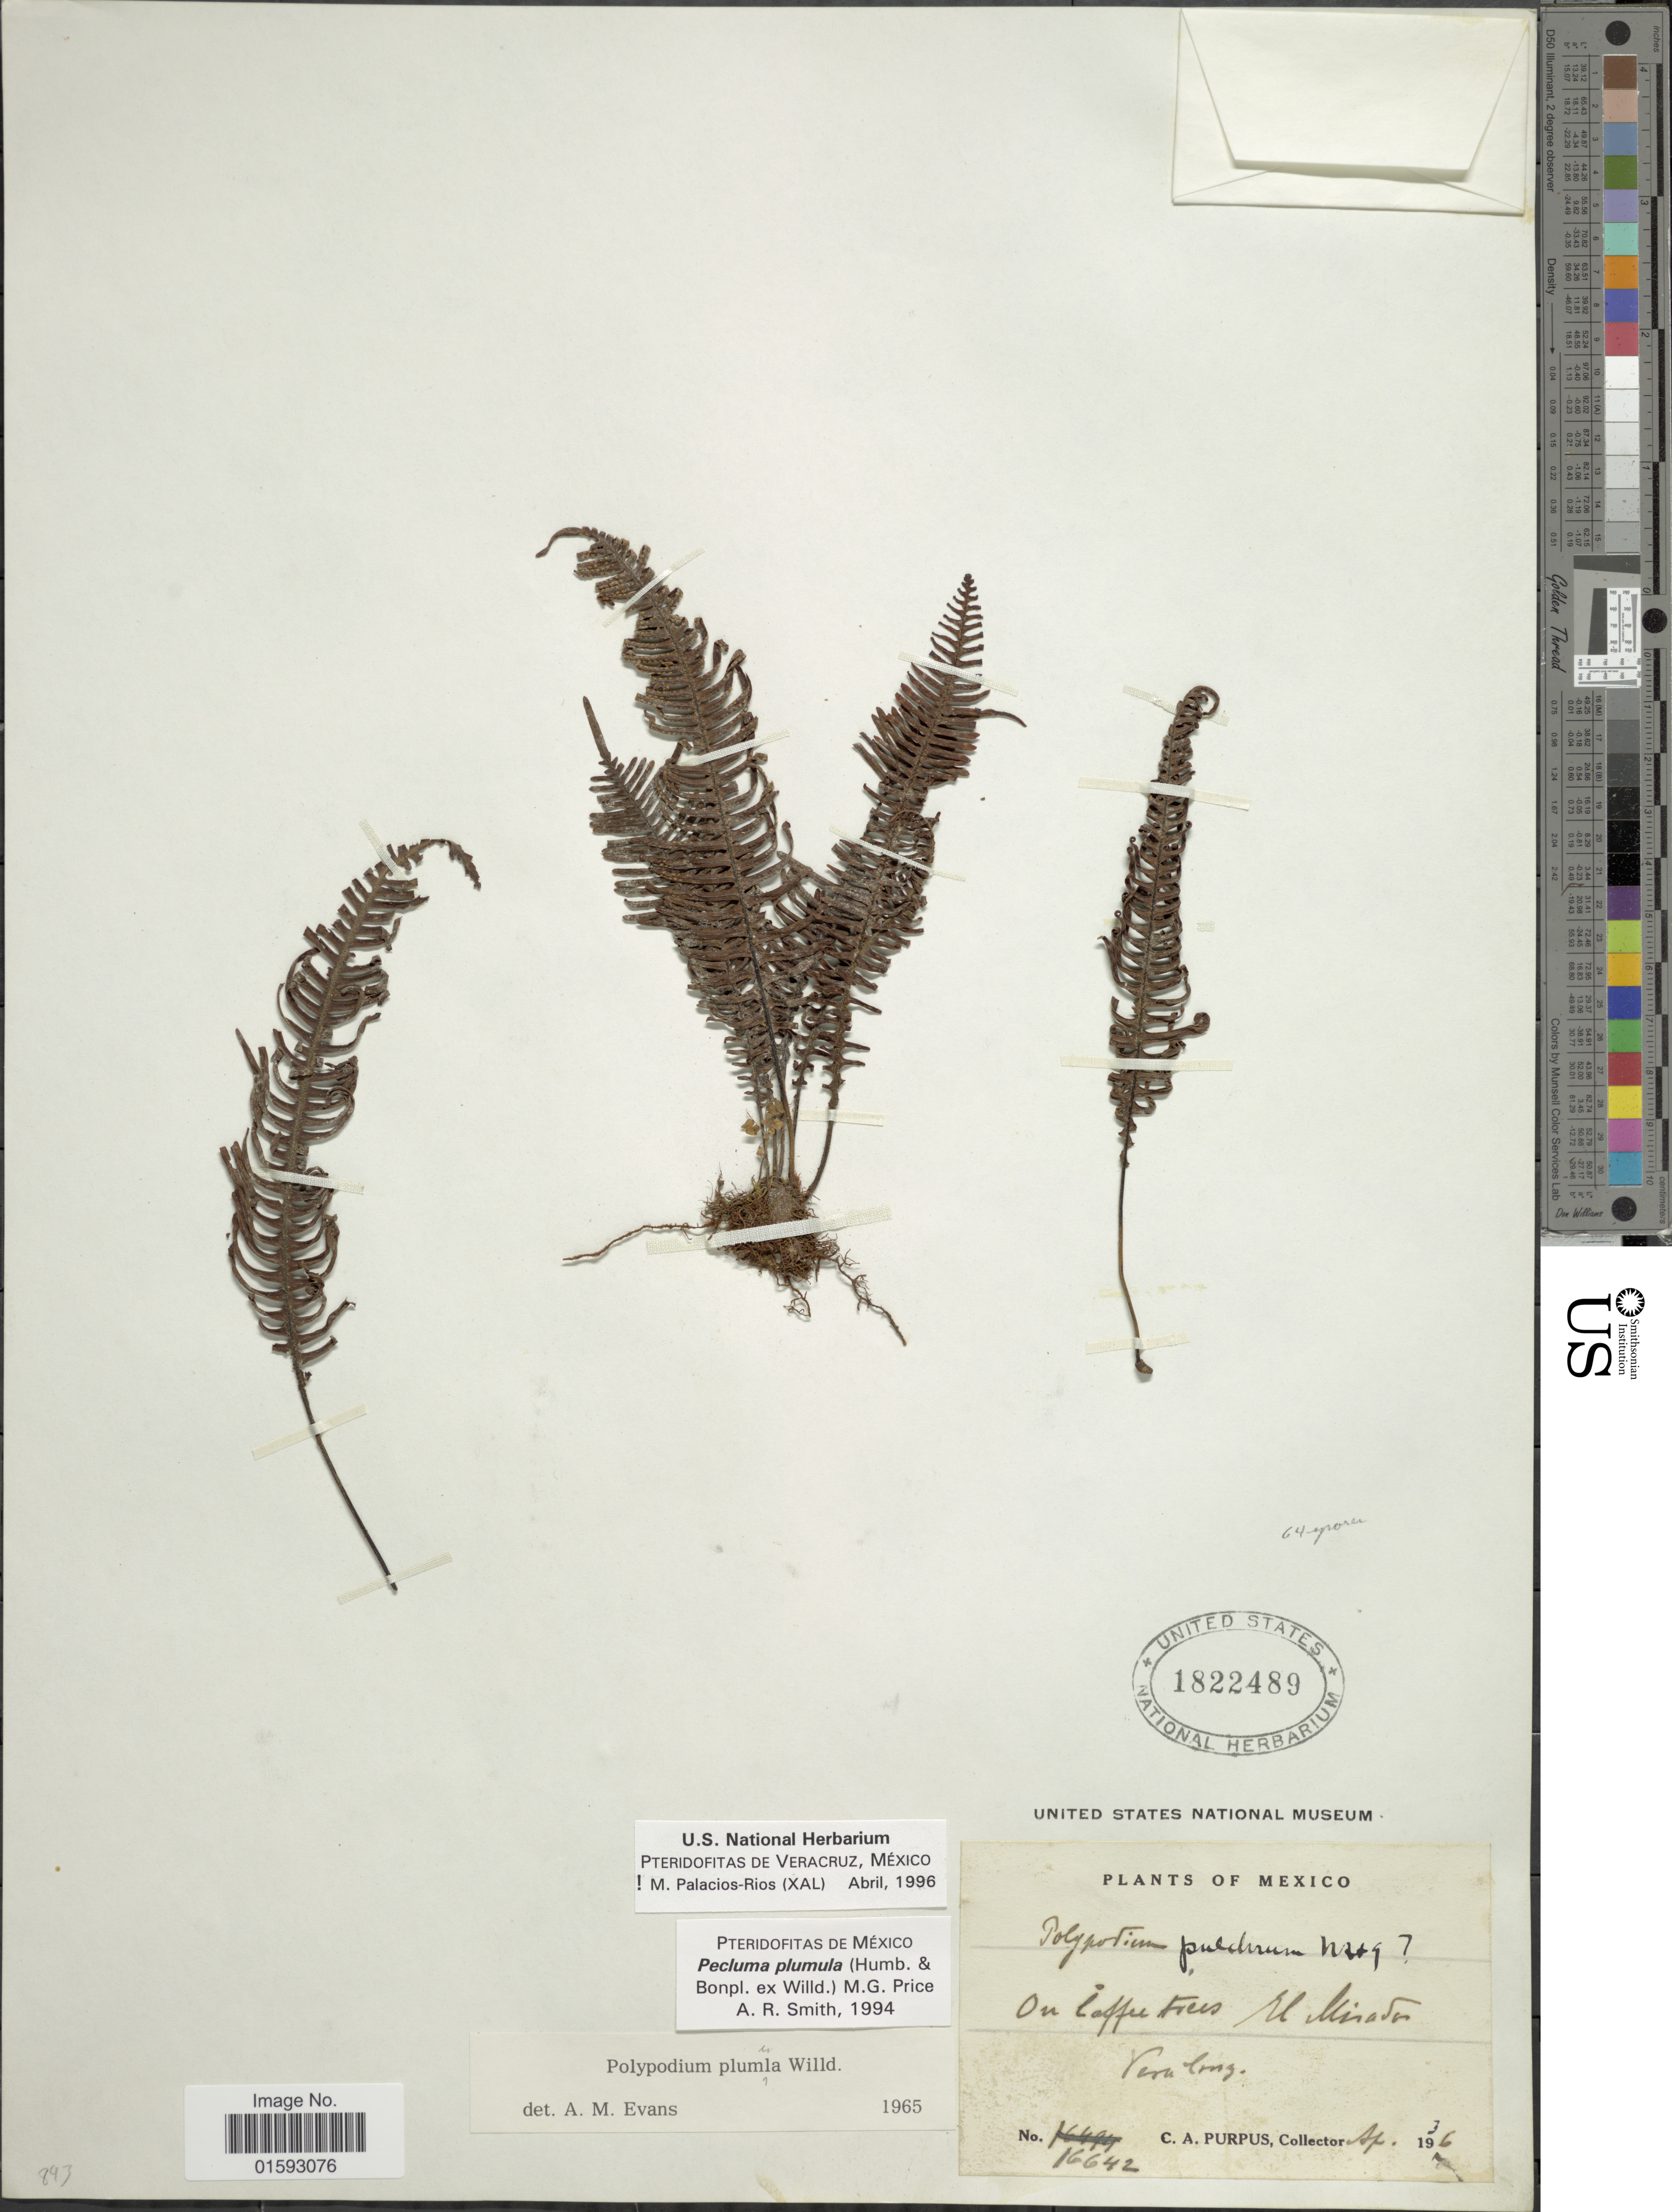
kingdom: Plantae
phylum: Tracheophyta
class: Polypodiopsida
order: Polypodiales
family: Polypodiaceae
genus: Pecluma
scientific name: Pecluma plumula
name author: (Humb. & Bonpl. ex Willd.) M.G. Price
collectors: C. A. Purpus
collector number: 16642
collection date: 1936-04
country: Mexico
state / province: Veracruz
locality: On coffee trees N. Mirador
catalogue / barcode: US 1822489